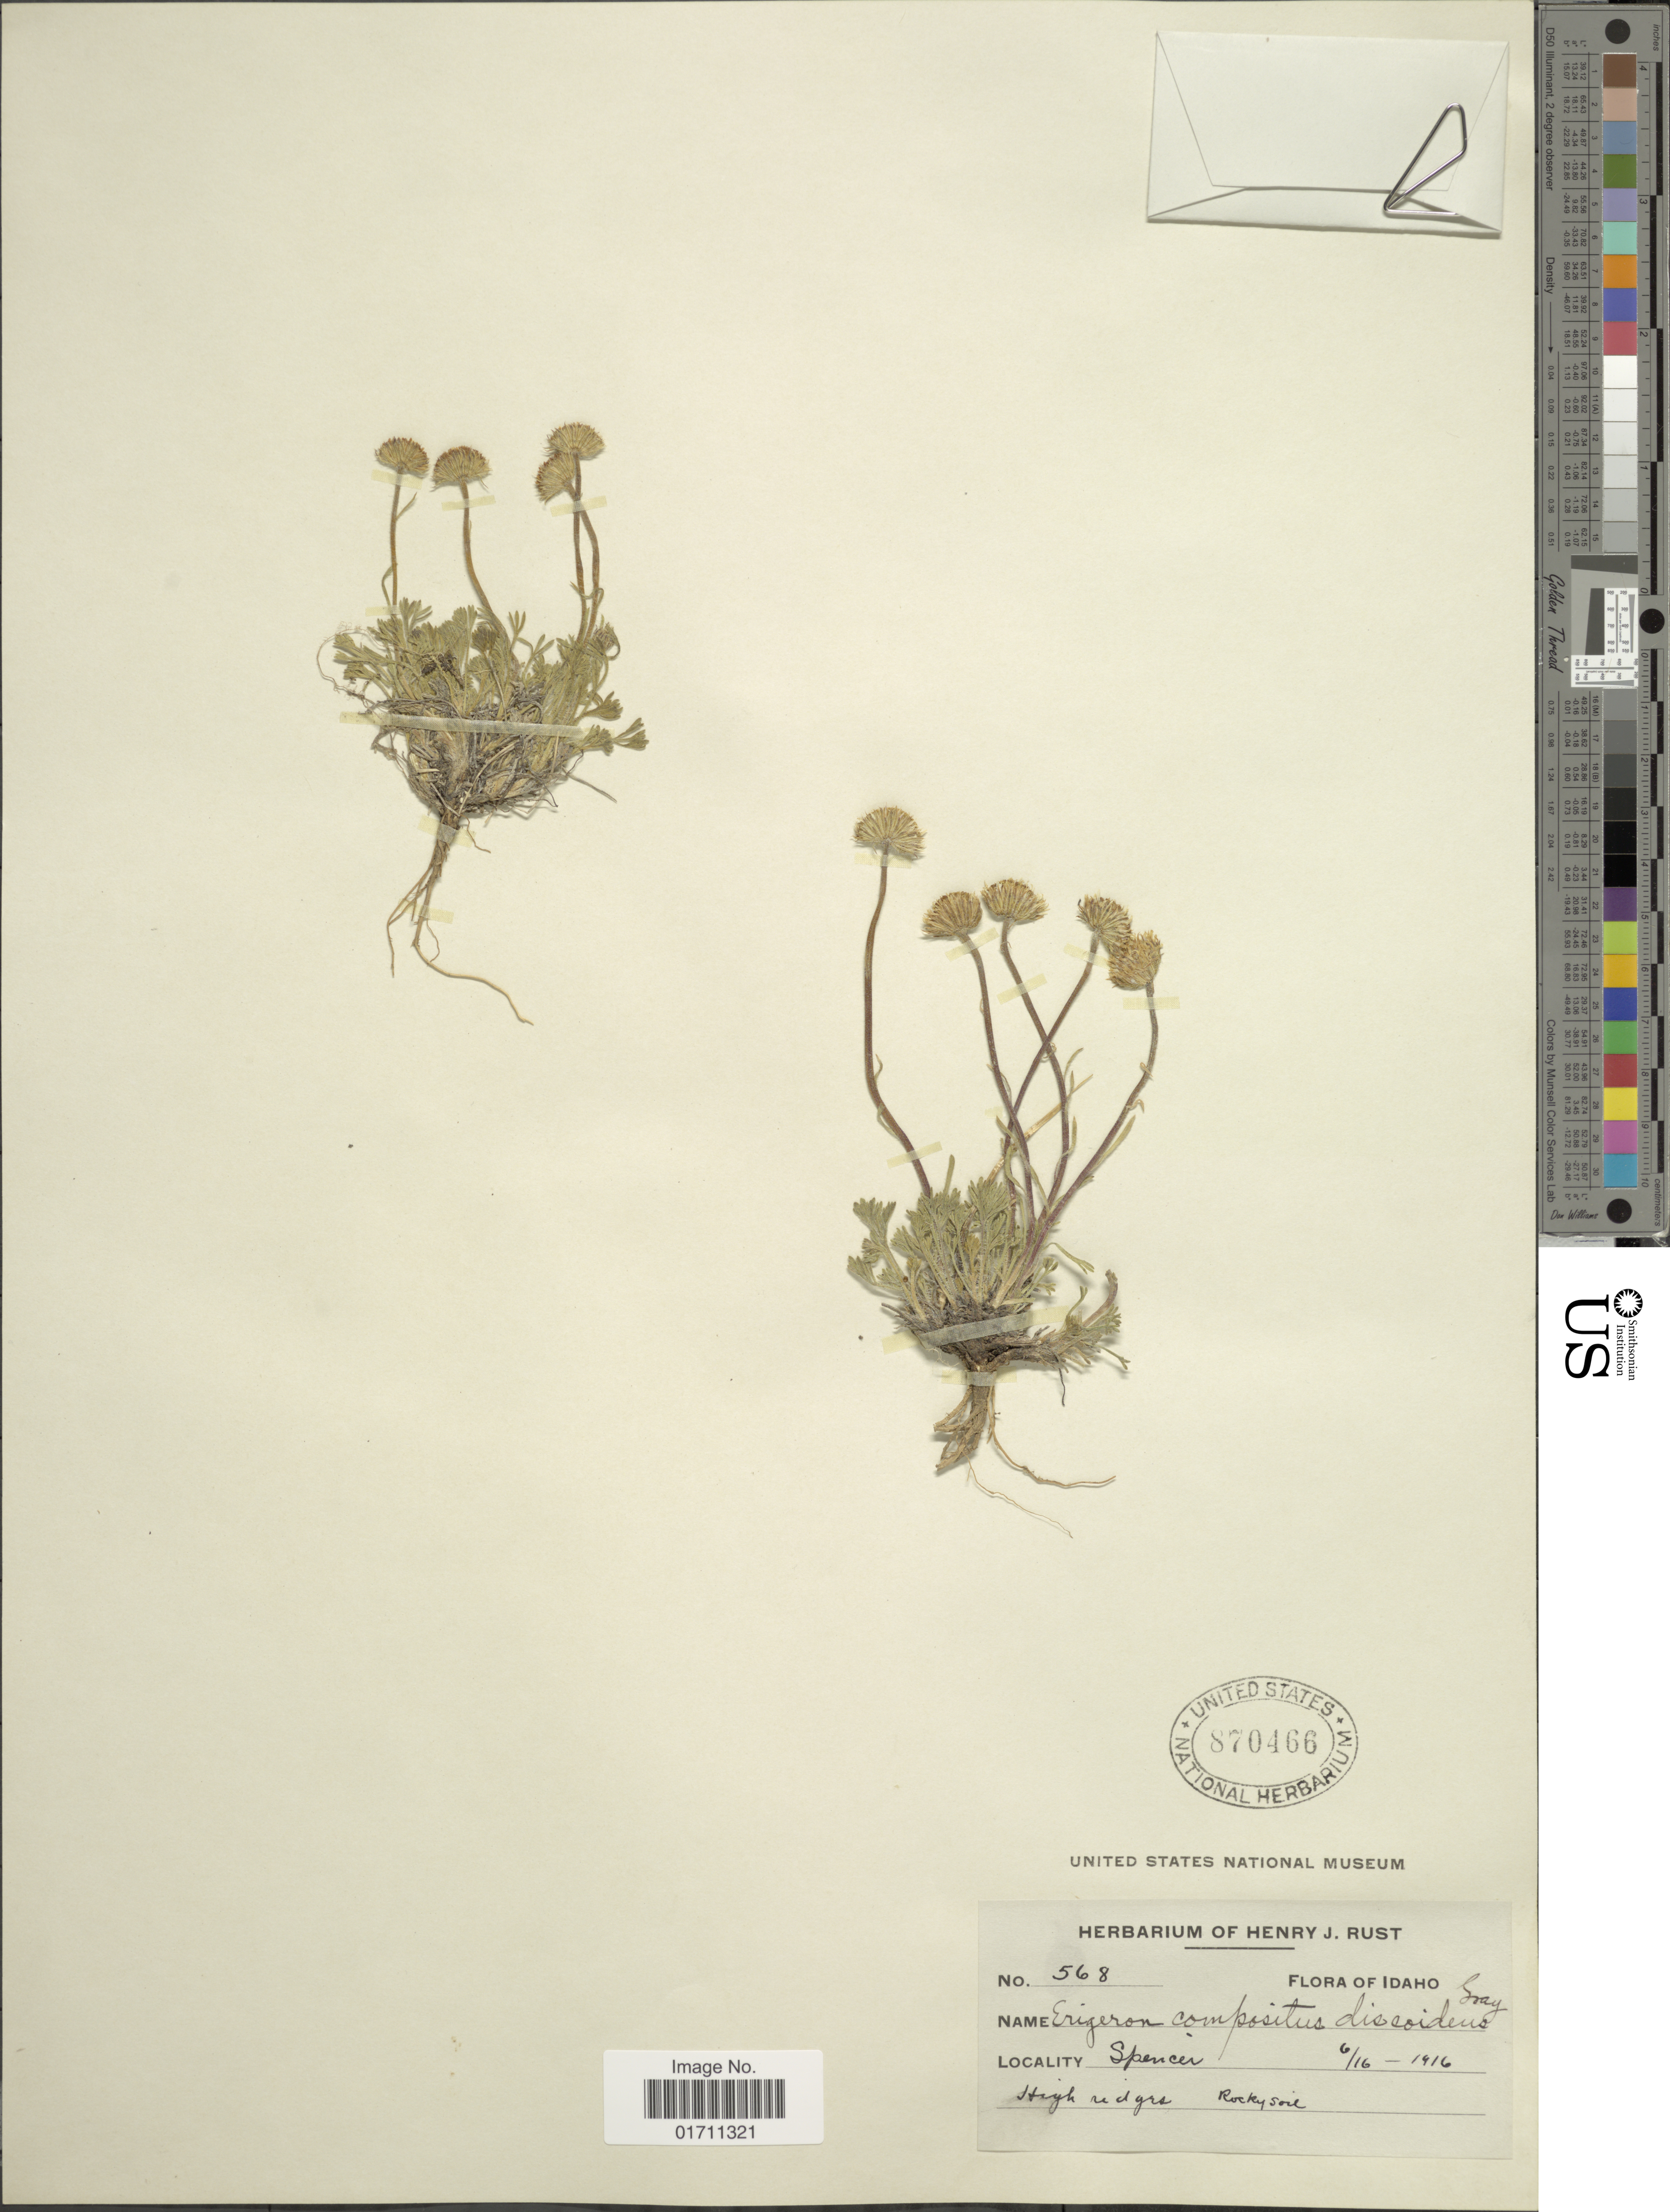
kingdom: Plantae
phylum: Tracheophyta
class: Magnoliopsida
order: Asterales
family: Asteraceae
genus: Erigeron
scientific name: Erigeron compositus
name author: Pursh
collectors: ex herb. Henry J. Rust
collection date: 1916-06-16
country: United States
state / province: Idaho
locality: High ridges, Rocky soil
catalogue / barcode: US 870466